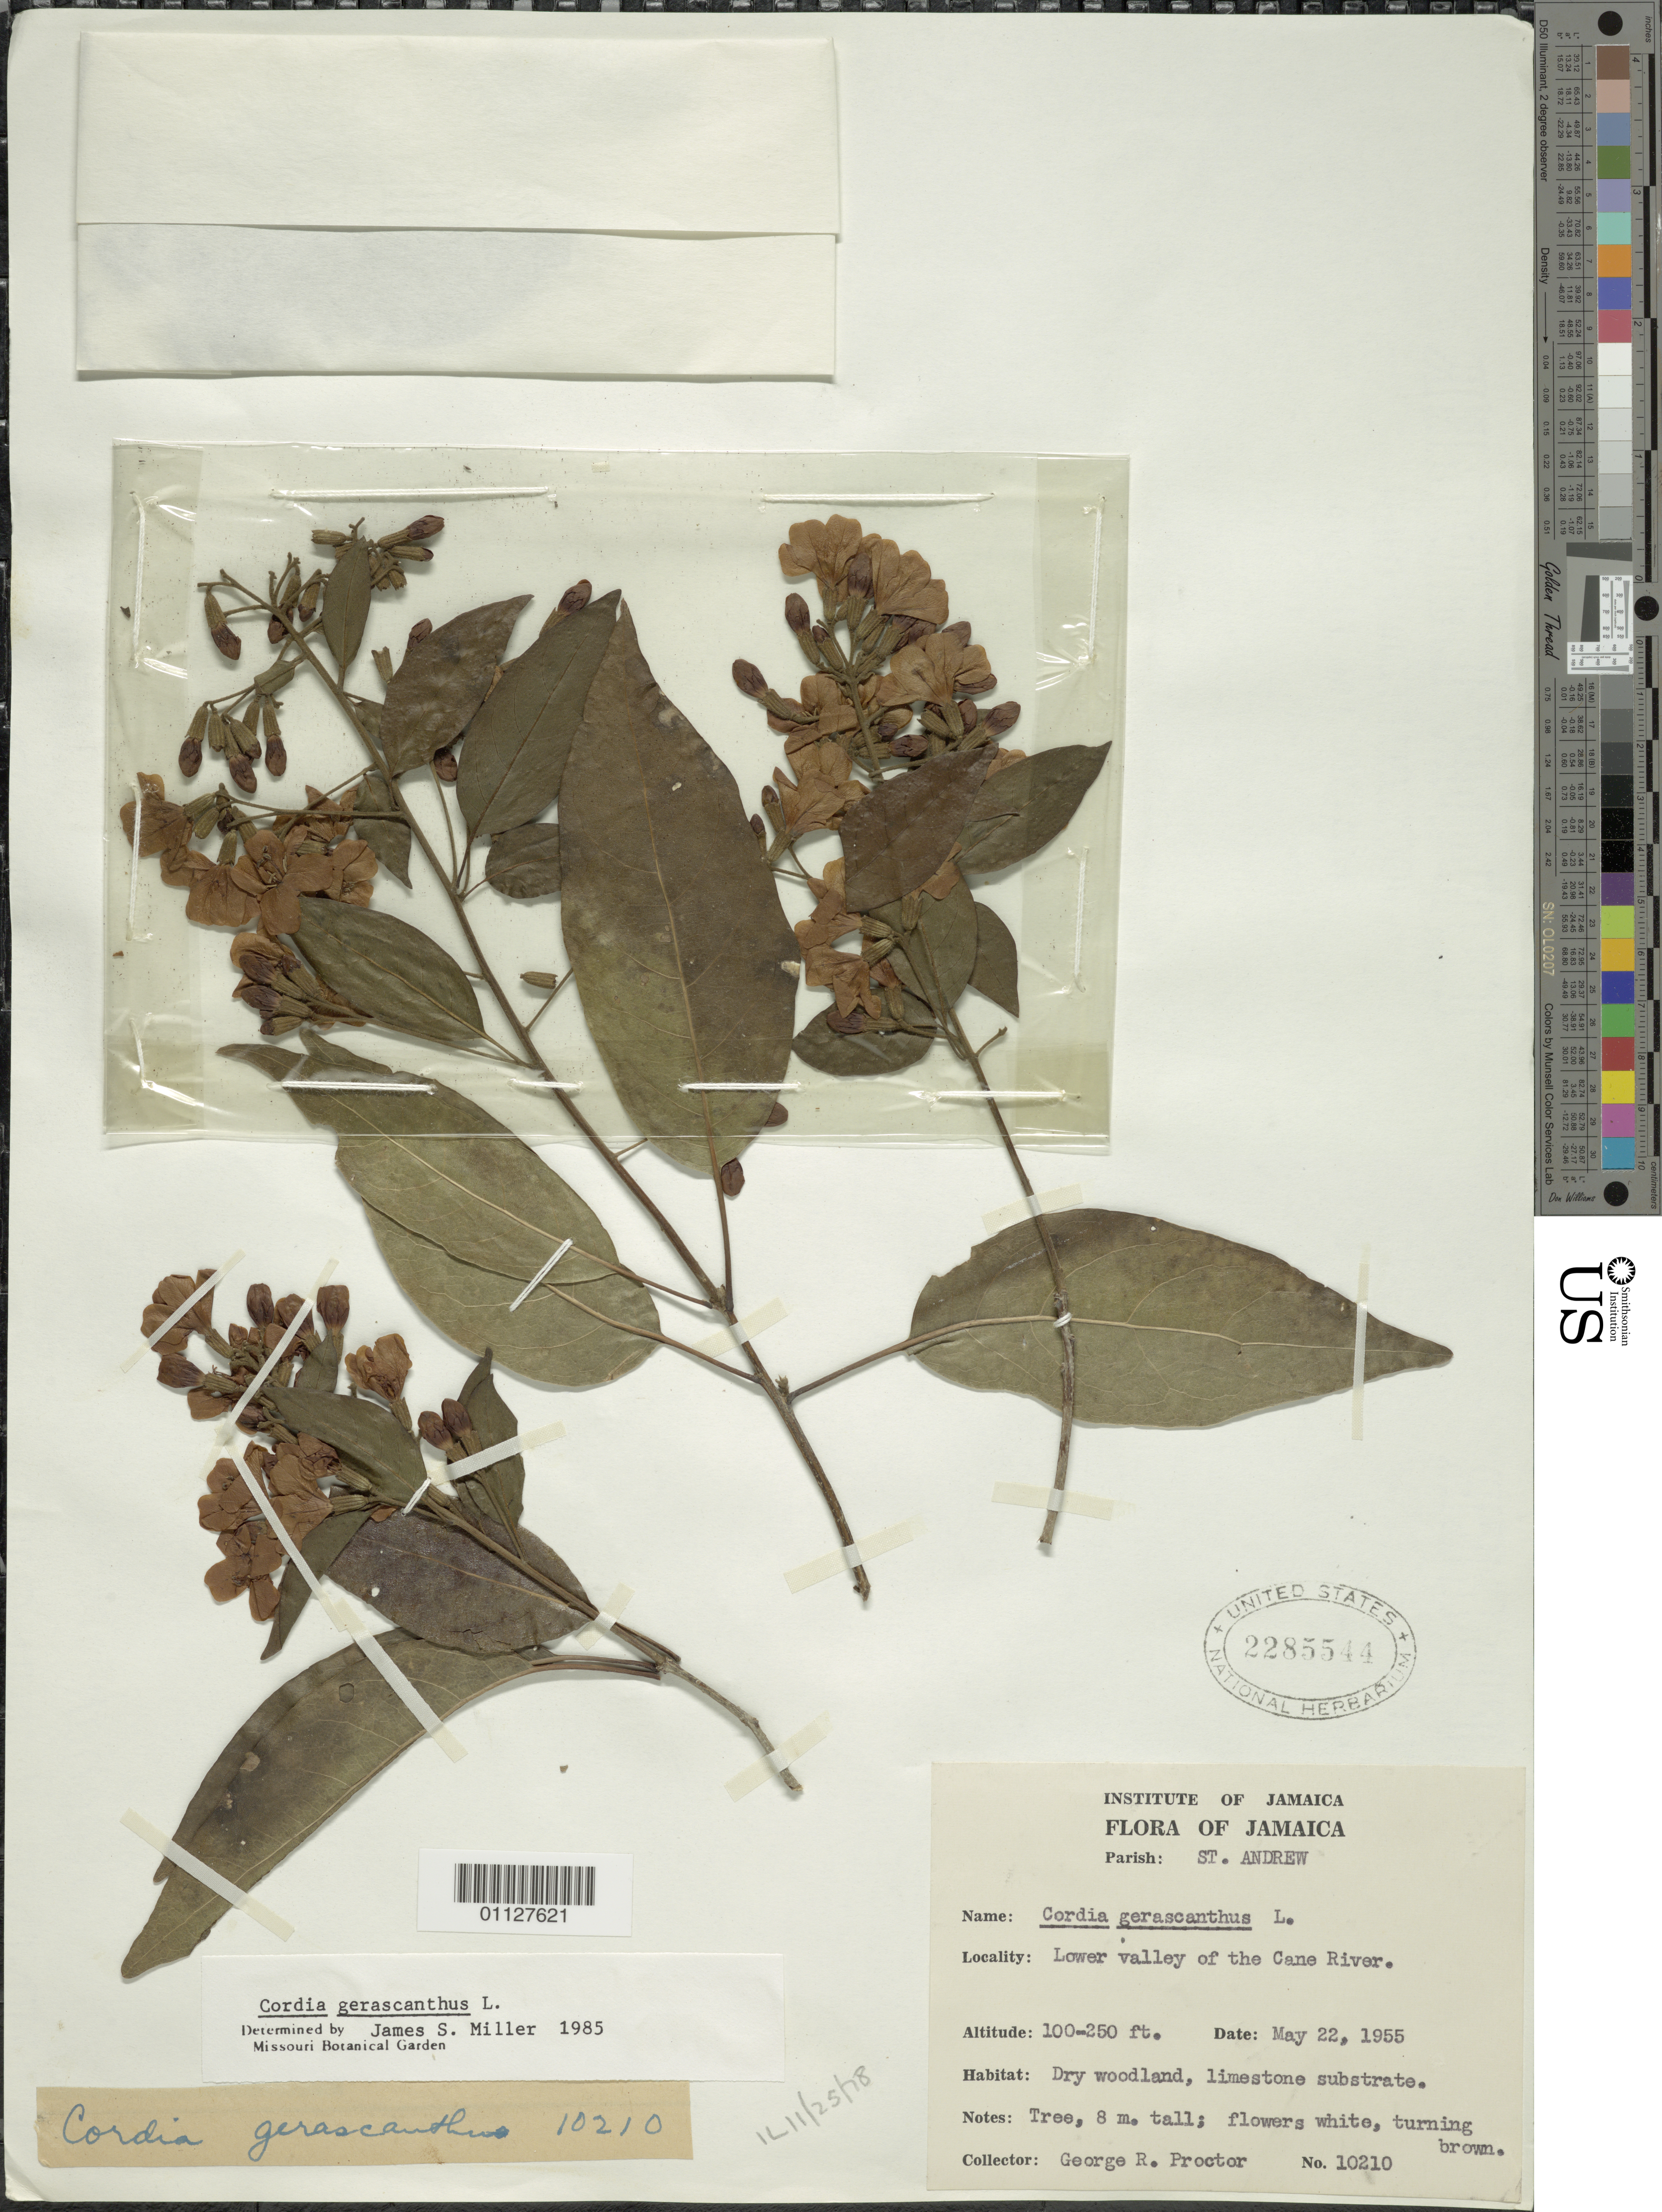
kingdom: Plantae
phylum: Tracheophyta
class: Magnoliopsida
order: Boraginales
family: Cordiaceae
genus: Cordia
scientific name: Cordia gerascanthus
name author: L.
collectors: G. R. Proctor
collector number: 10210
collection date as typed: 22 May 1955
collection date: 1955-05-22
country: Jamaica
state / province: Saint Andrew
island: Jamaica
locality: Lower valley of the Cane River. Dry woodland, limestone substrate.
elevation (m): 30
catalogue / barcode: US 2285544